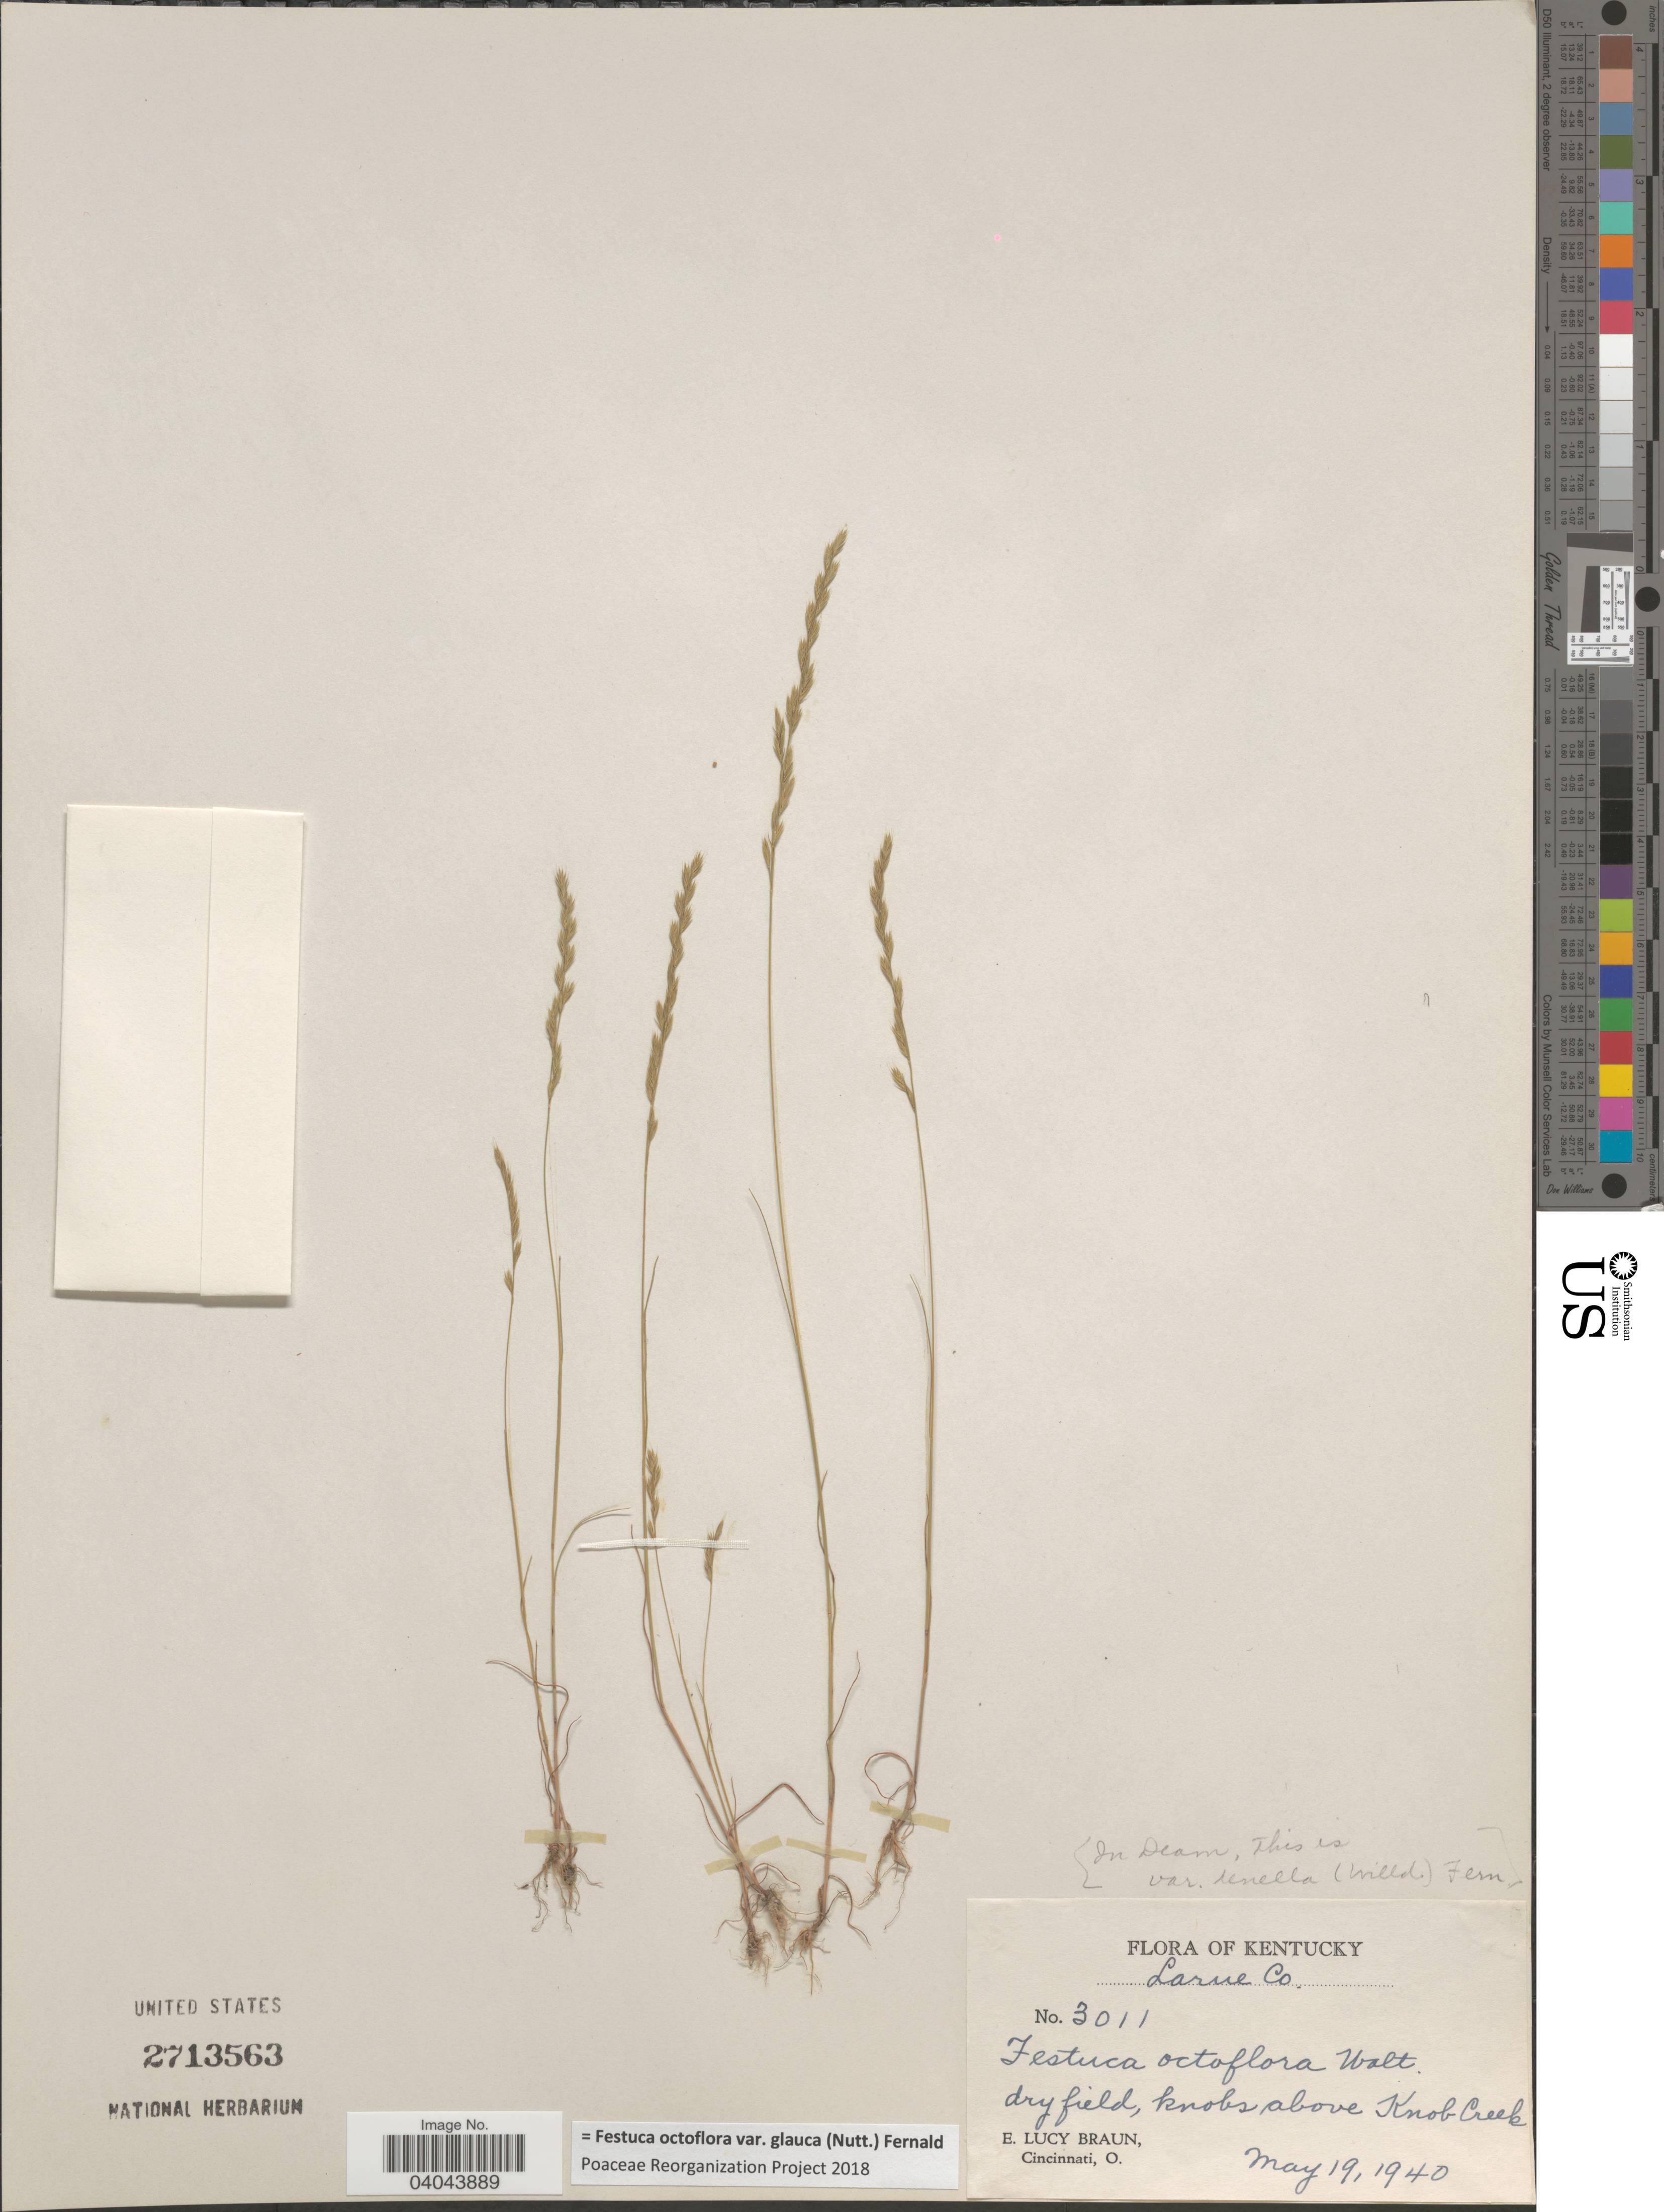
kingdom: Plantae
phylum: Tracheophyta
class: Liliopsida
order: Poales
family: Poaceae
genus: Festuca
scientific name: Festuca octoflora var. glauca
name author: (Nutt.) Fernald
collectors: E. L. Braun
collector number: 3011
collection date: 1940-05-19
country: United States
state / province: Kentucky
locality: Larne Co. Dry field, knobs above Knob Creek.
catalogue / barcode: US 2713563